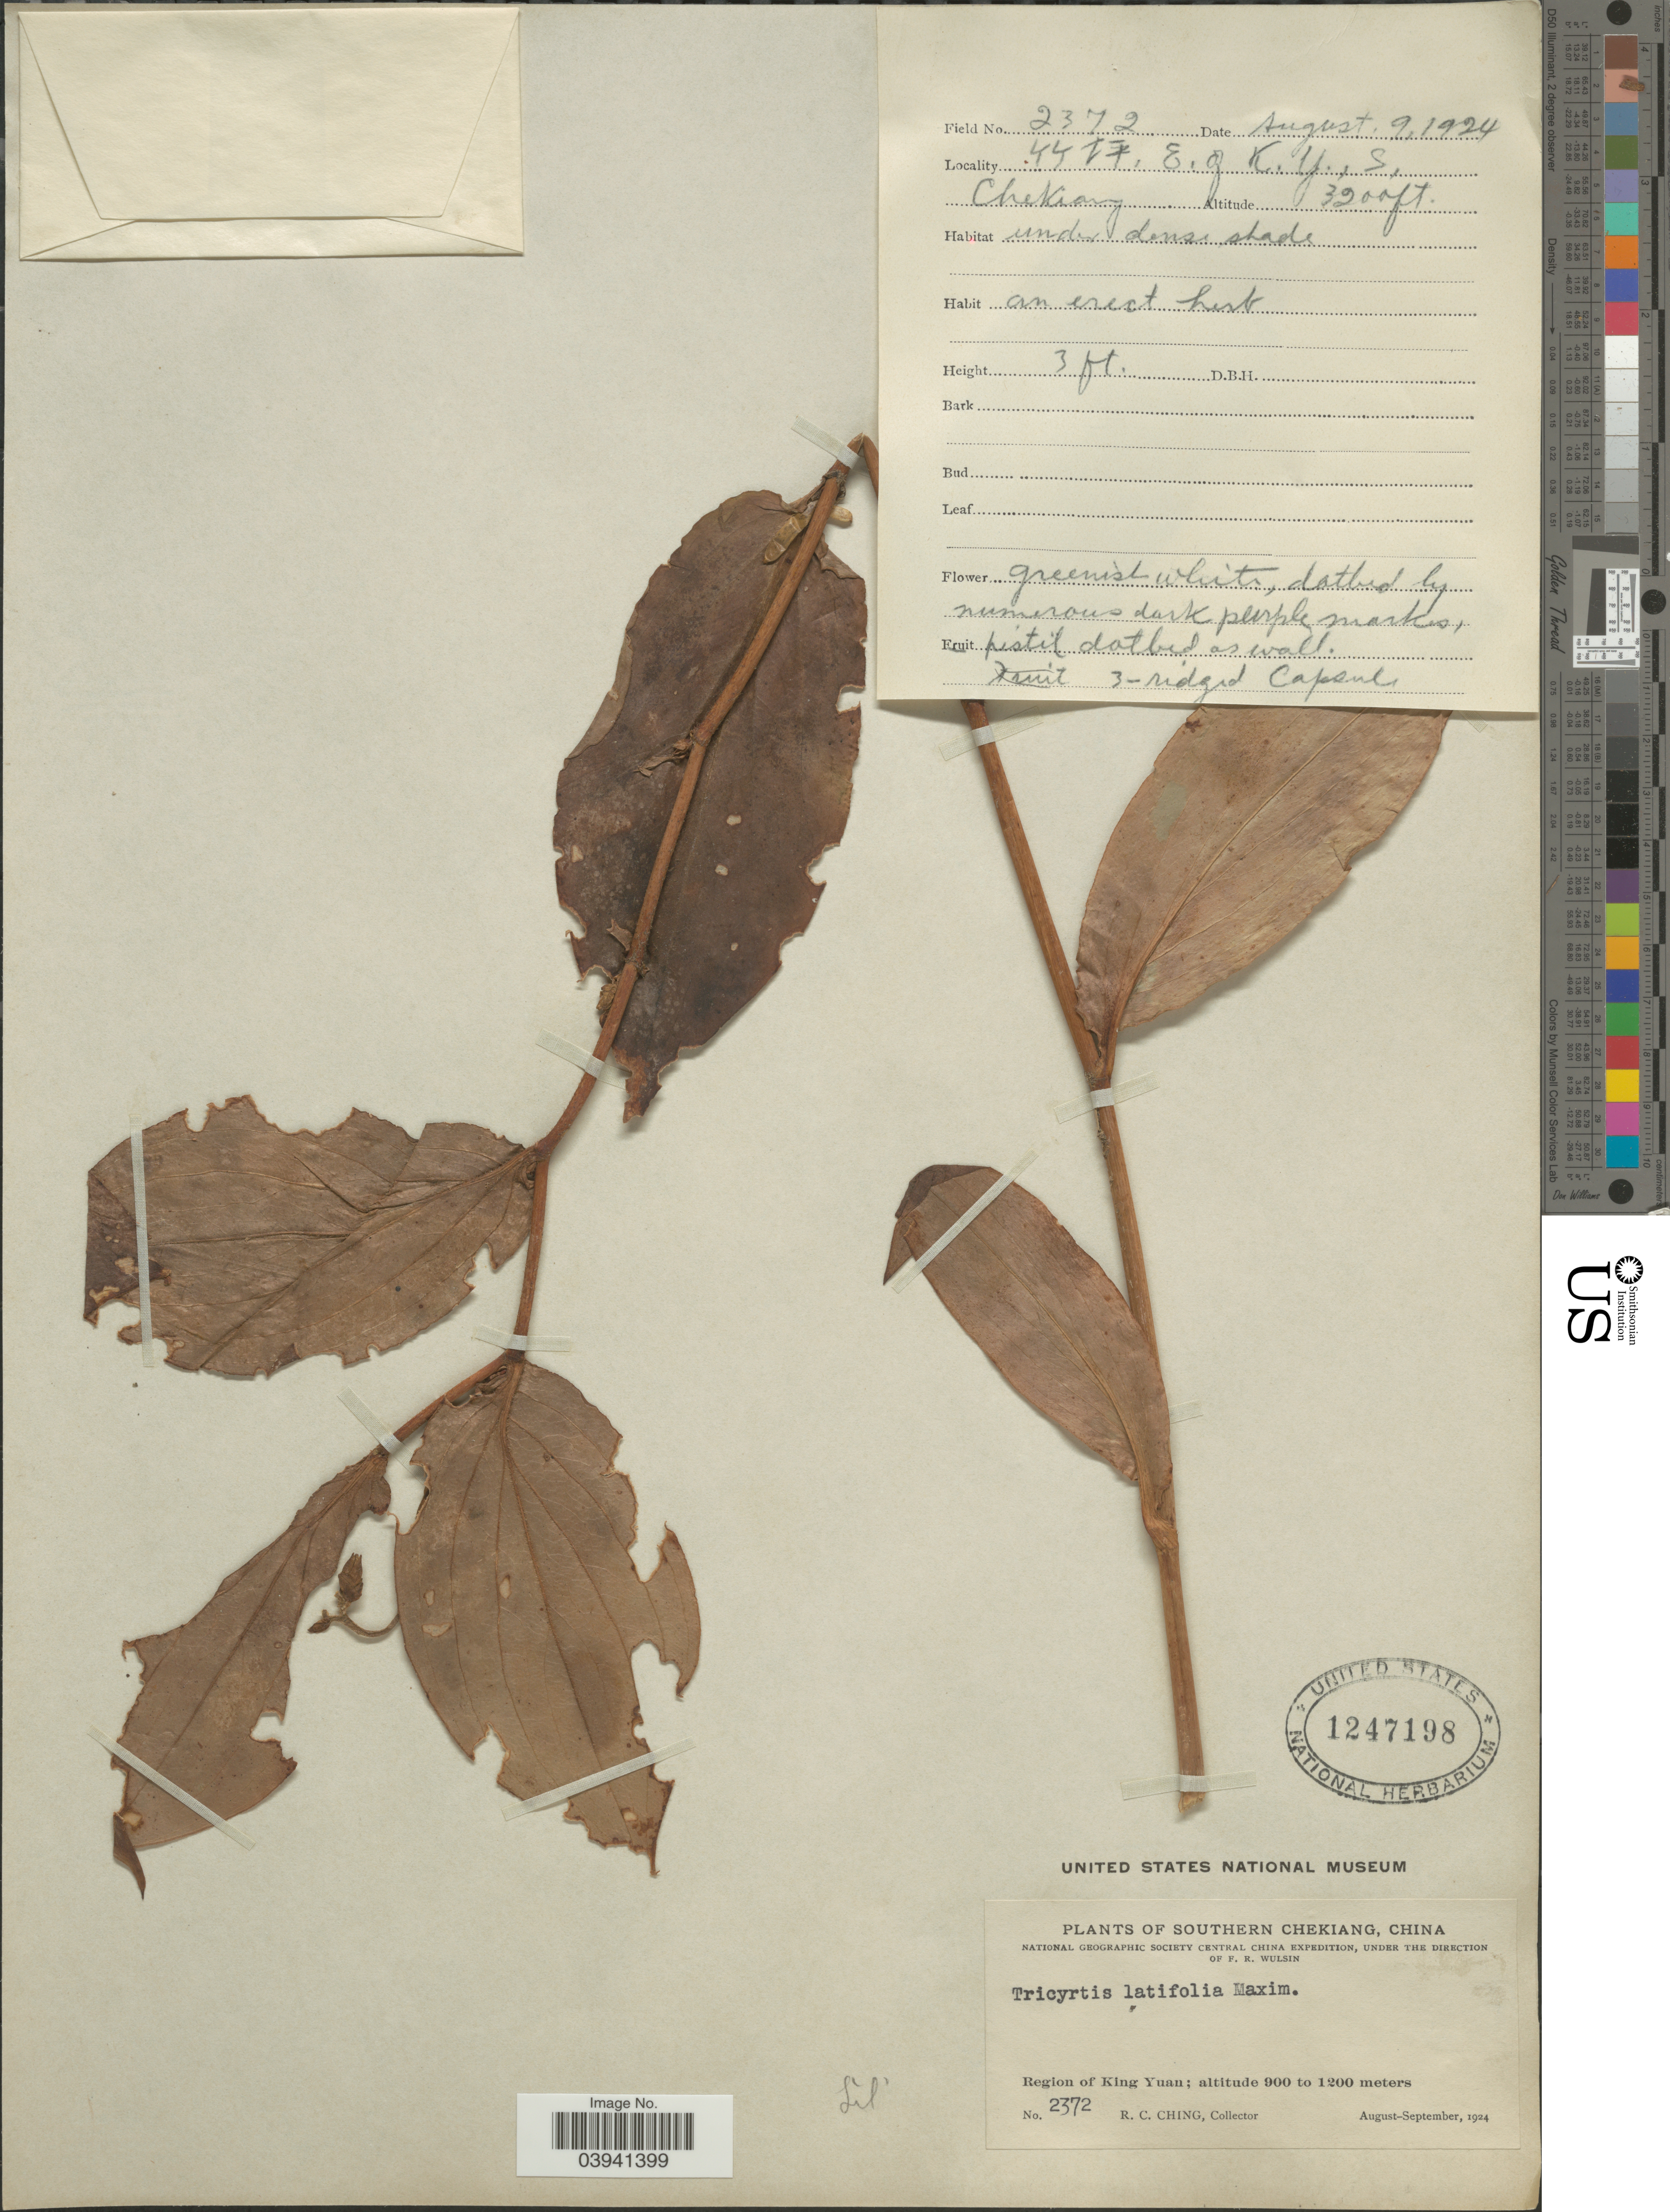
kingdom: Plantae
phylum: Tracheophyta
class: Liliopsida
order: Liliales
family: Liliaceae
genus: Tricyrtis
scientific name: Tricyrtis latifolia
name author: Maxim.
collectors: R. C. Ching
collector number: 2372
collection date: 1924-08-09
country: China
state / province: Zhejiang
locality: Southern Chekiang. Region of King Yuan. X, E. of K.Y., S. Chekiang.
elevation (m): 975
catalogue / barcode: US 1247198